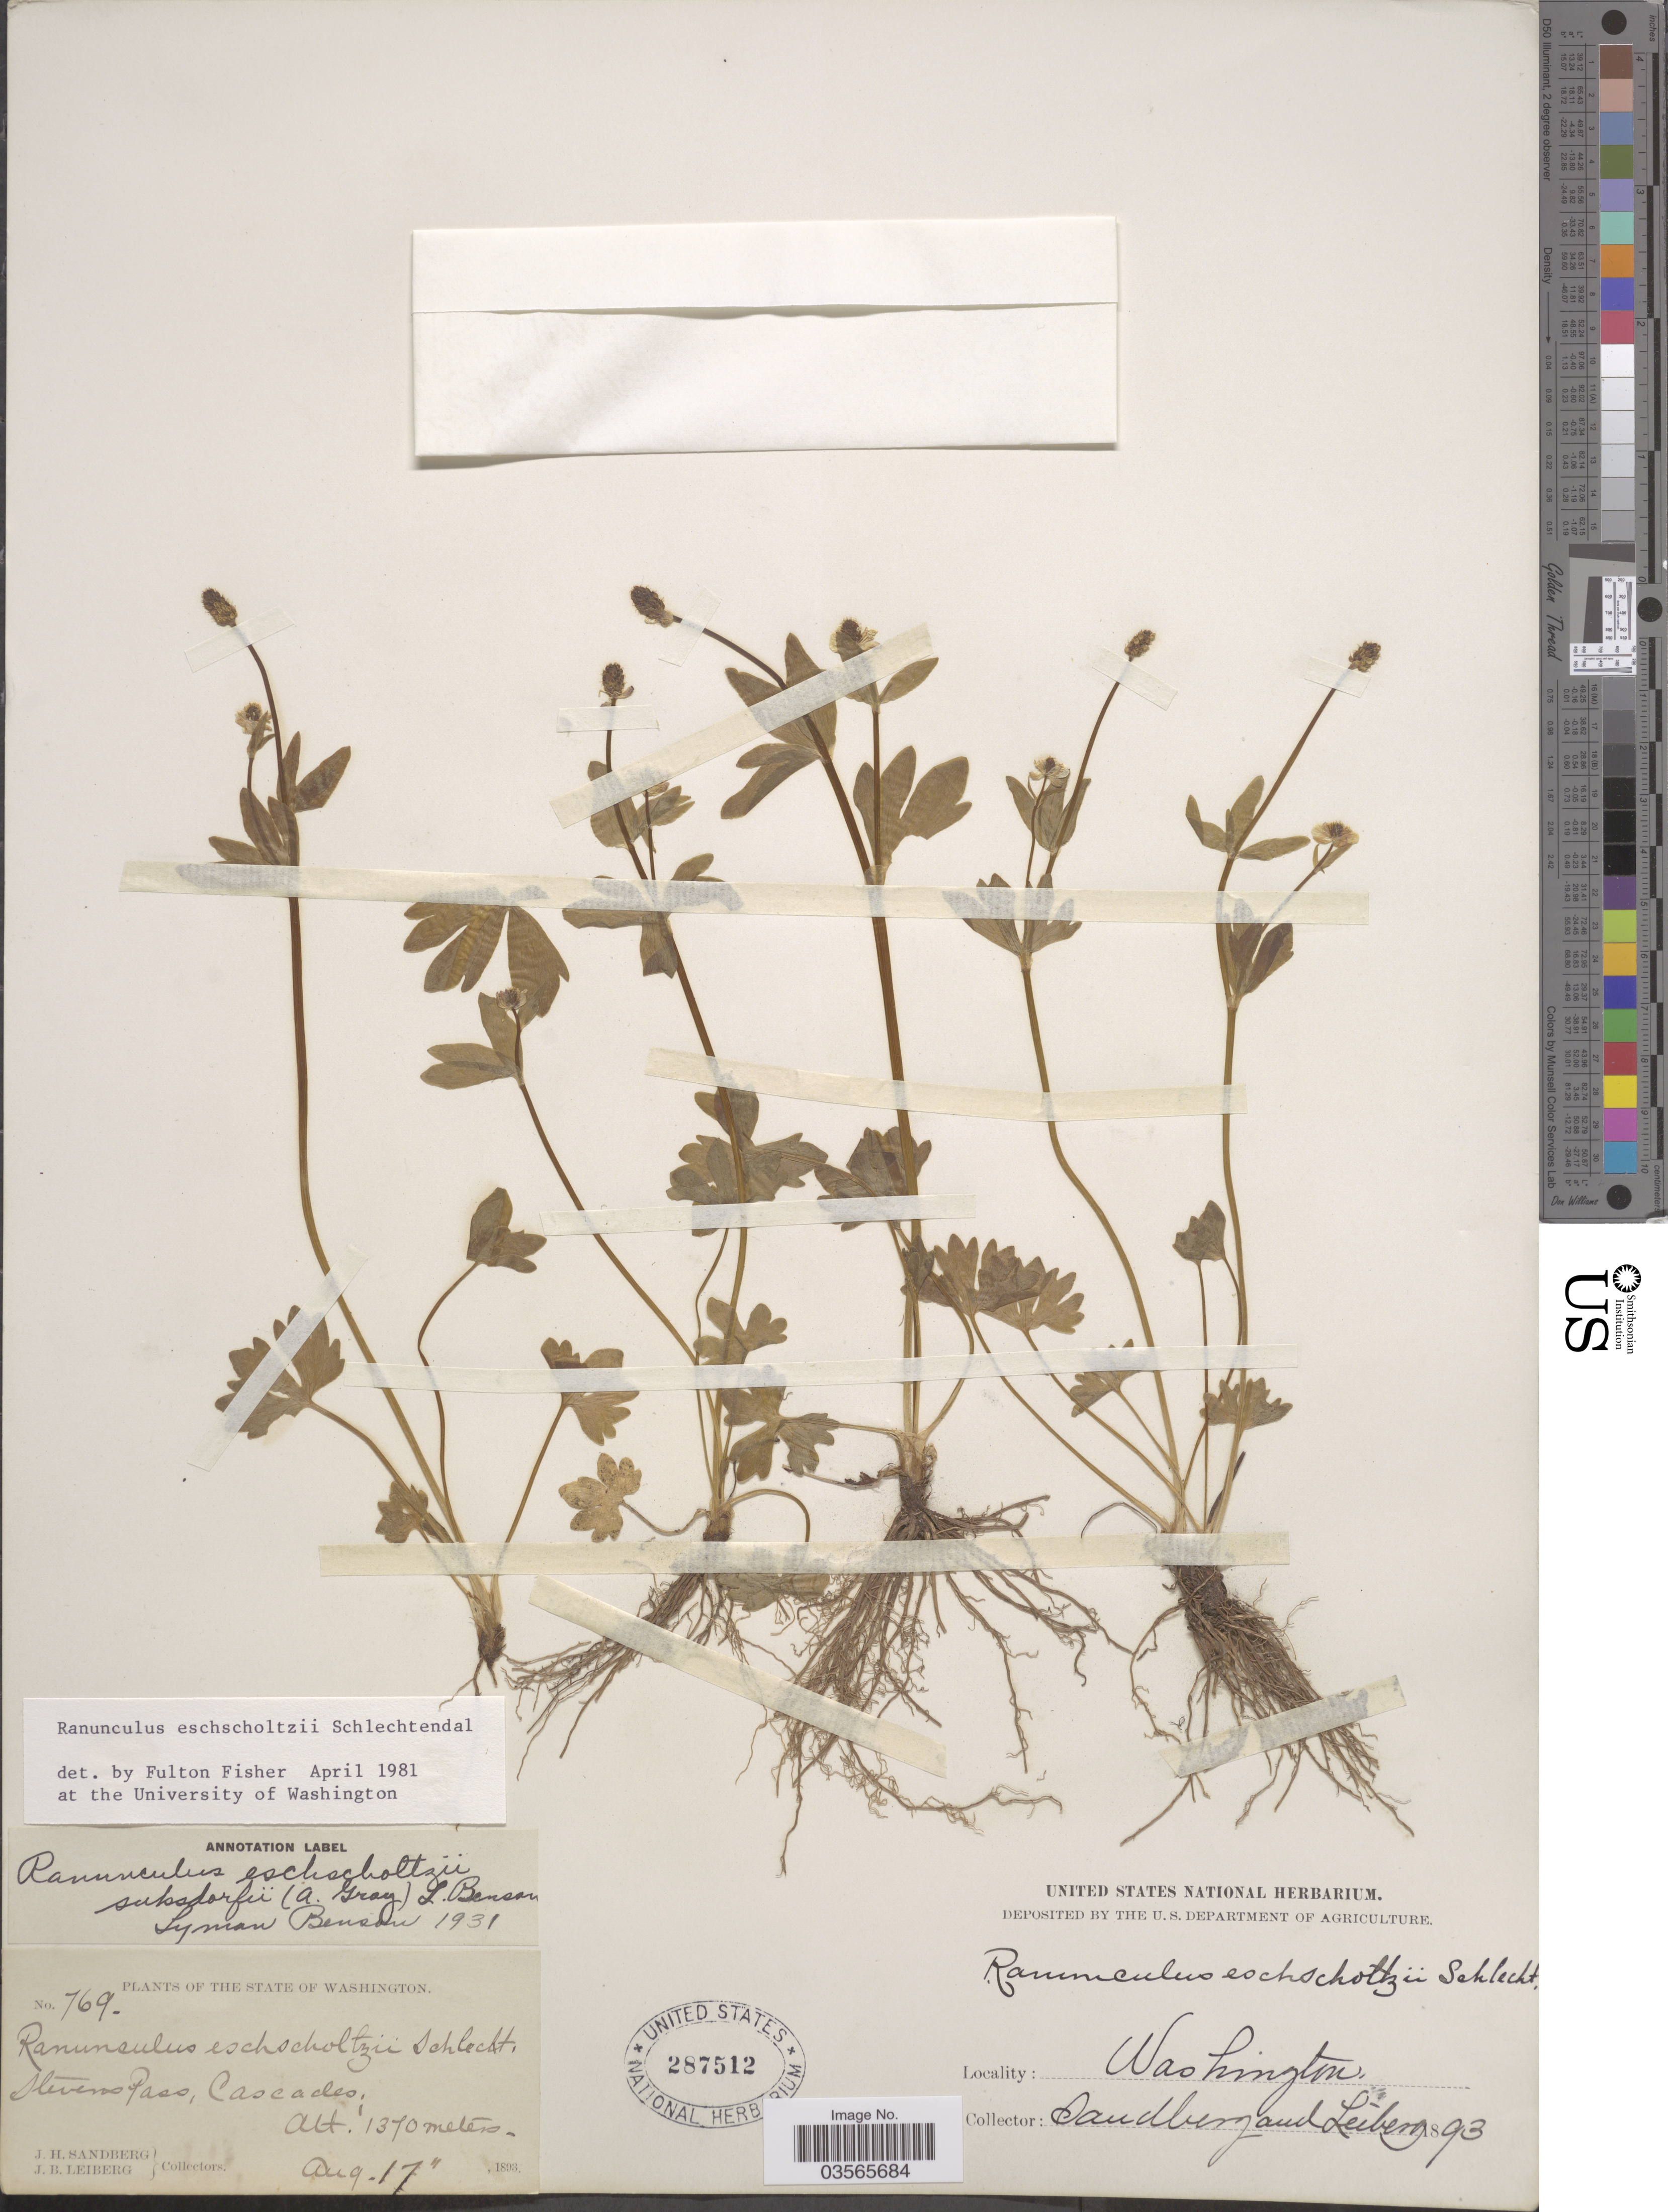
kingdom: Plantae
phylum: Tracheophyta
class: Magnoliopsida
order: Ranunculales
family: Ranunculaceae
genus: Ranunculus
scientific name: Ranunculus eschscholtzii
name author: Schltdl.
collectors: J. H. Sandberg & J. B. Leiberg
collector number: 769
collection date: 1893-08-17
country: United States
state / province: Washington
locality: Stevens Pass, Cascades.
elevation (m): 1370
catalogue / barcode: US 287512